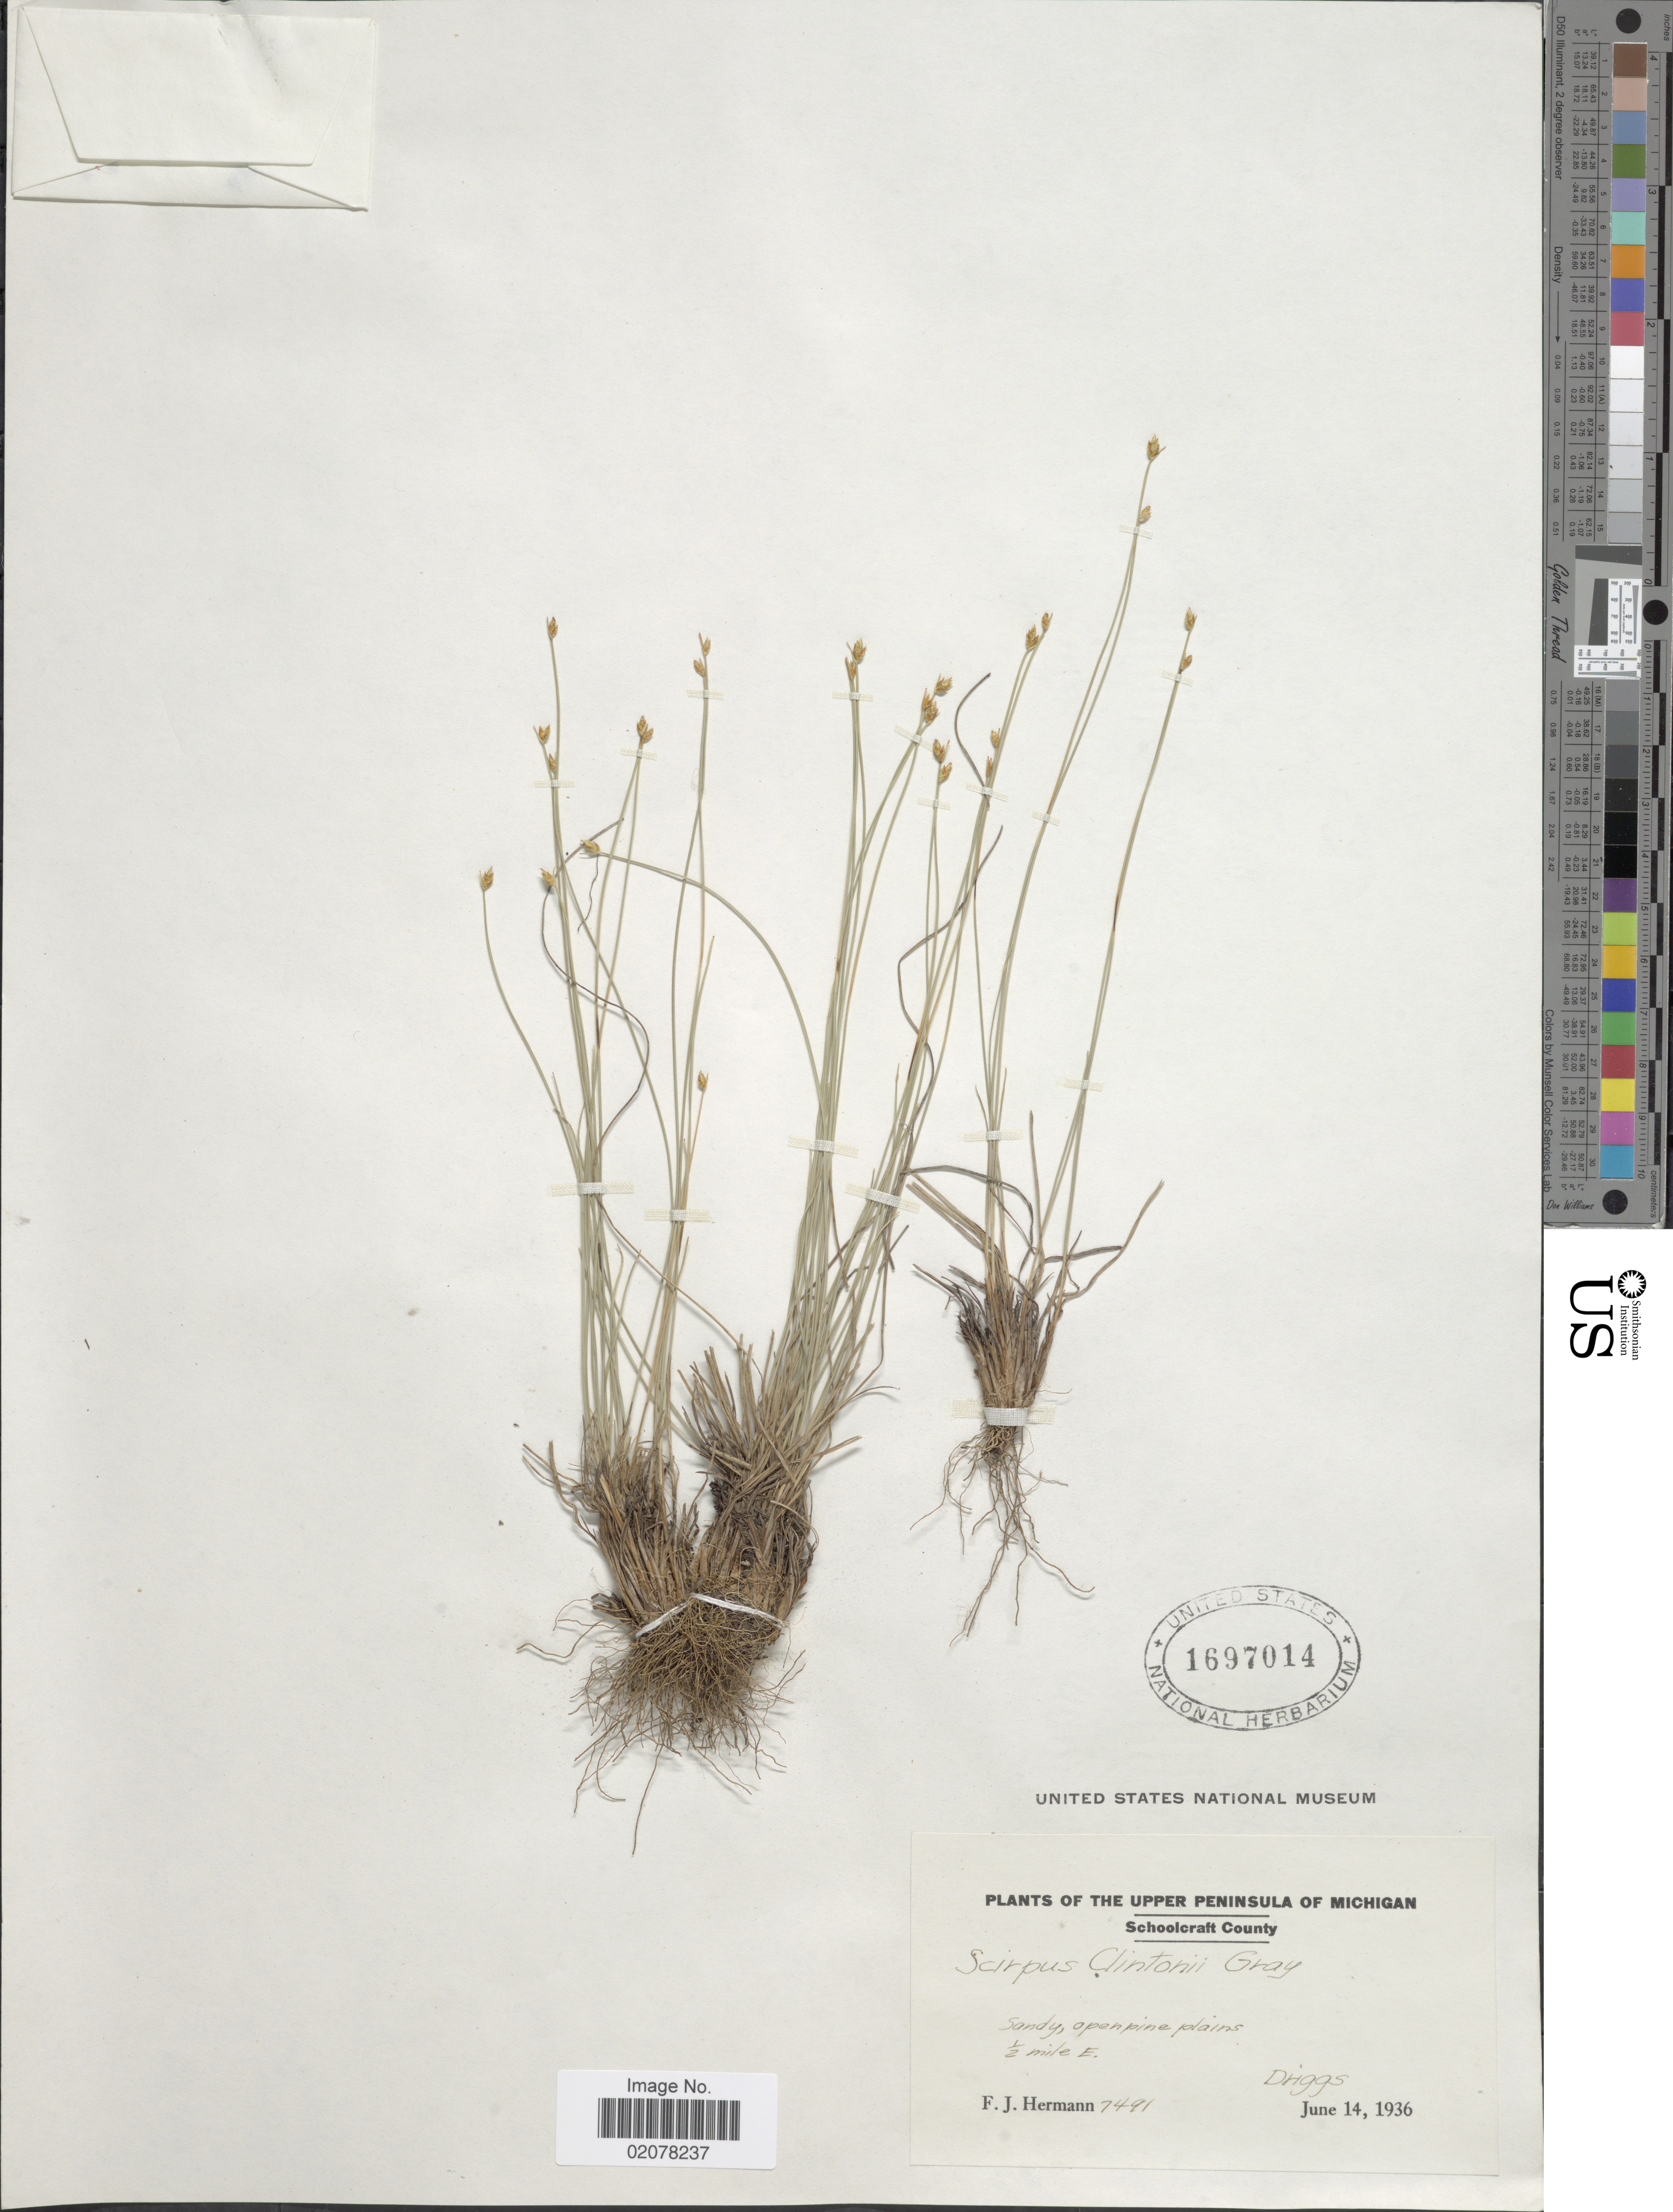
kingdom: Plantae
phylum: Tracheophyta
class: Liliopsida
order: Poales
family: Cyperaceae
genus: Trichophorum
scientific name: Trichophorum clintonii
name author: (A. Gray) S.G. Sm.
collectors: F. J. Hermann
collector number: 7491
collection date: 1936-06-14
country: United States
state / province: Michigan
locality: Upper Peninsula, Schoolcraft County, open pine plains, 1/2 mile E.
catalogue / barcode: US 1697014